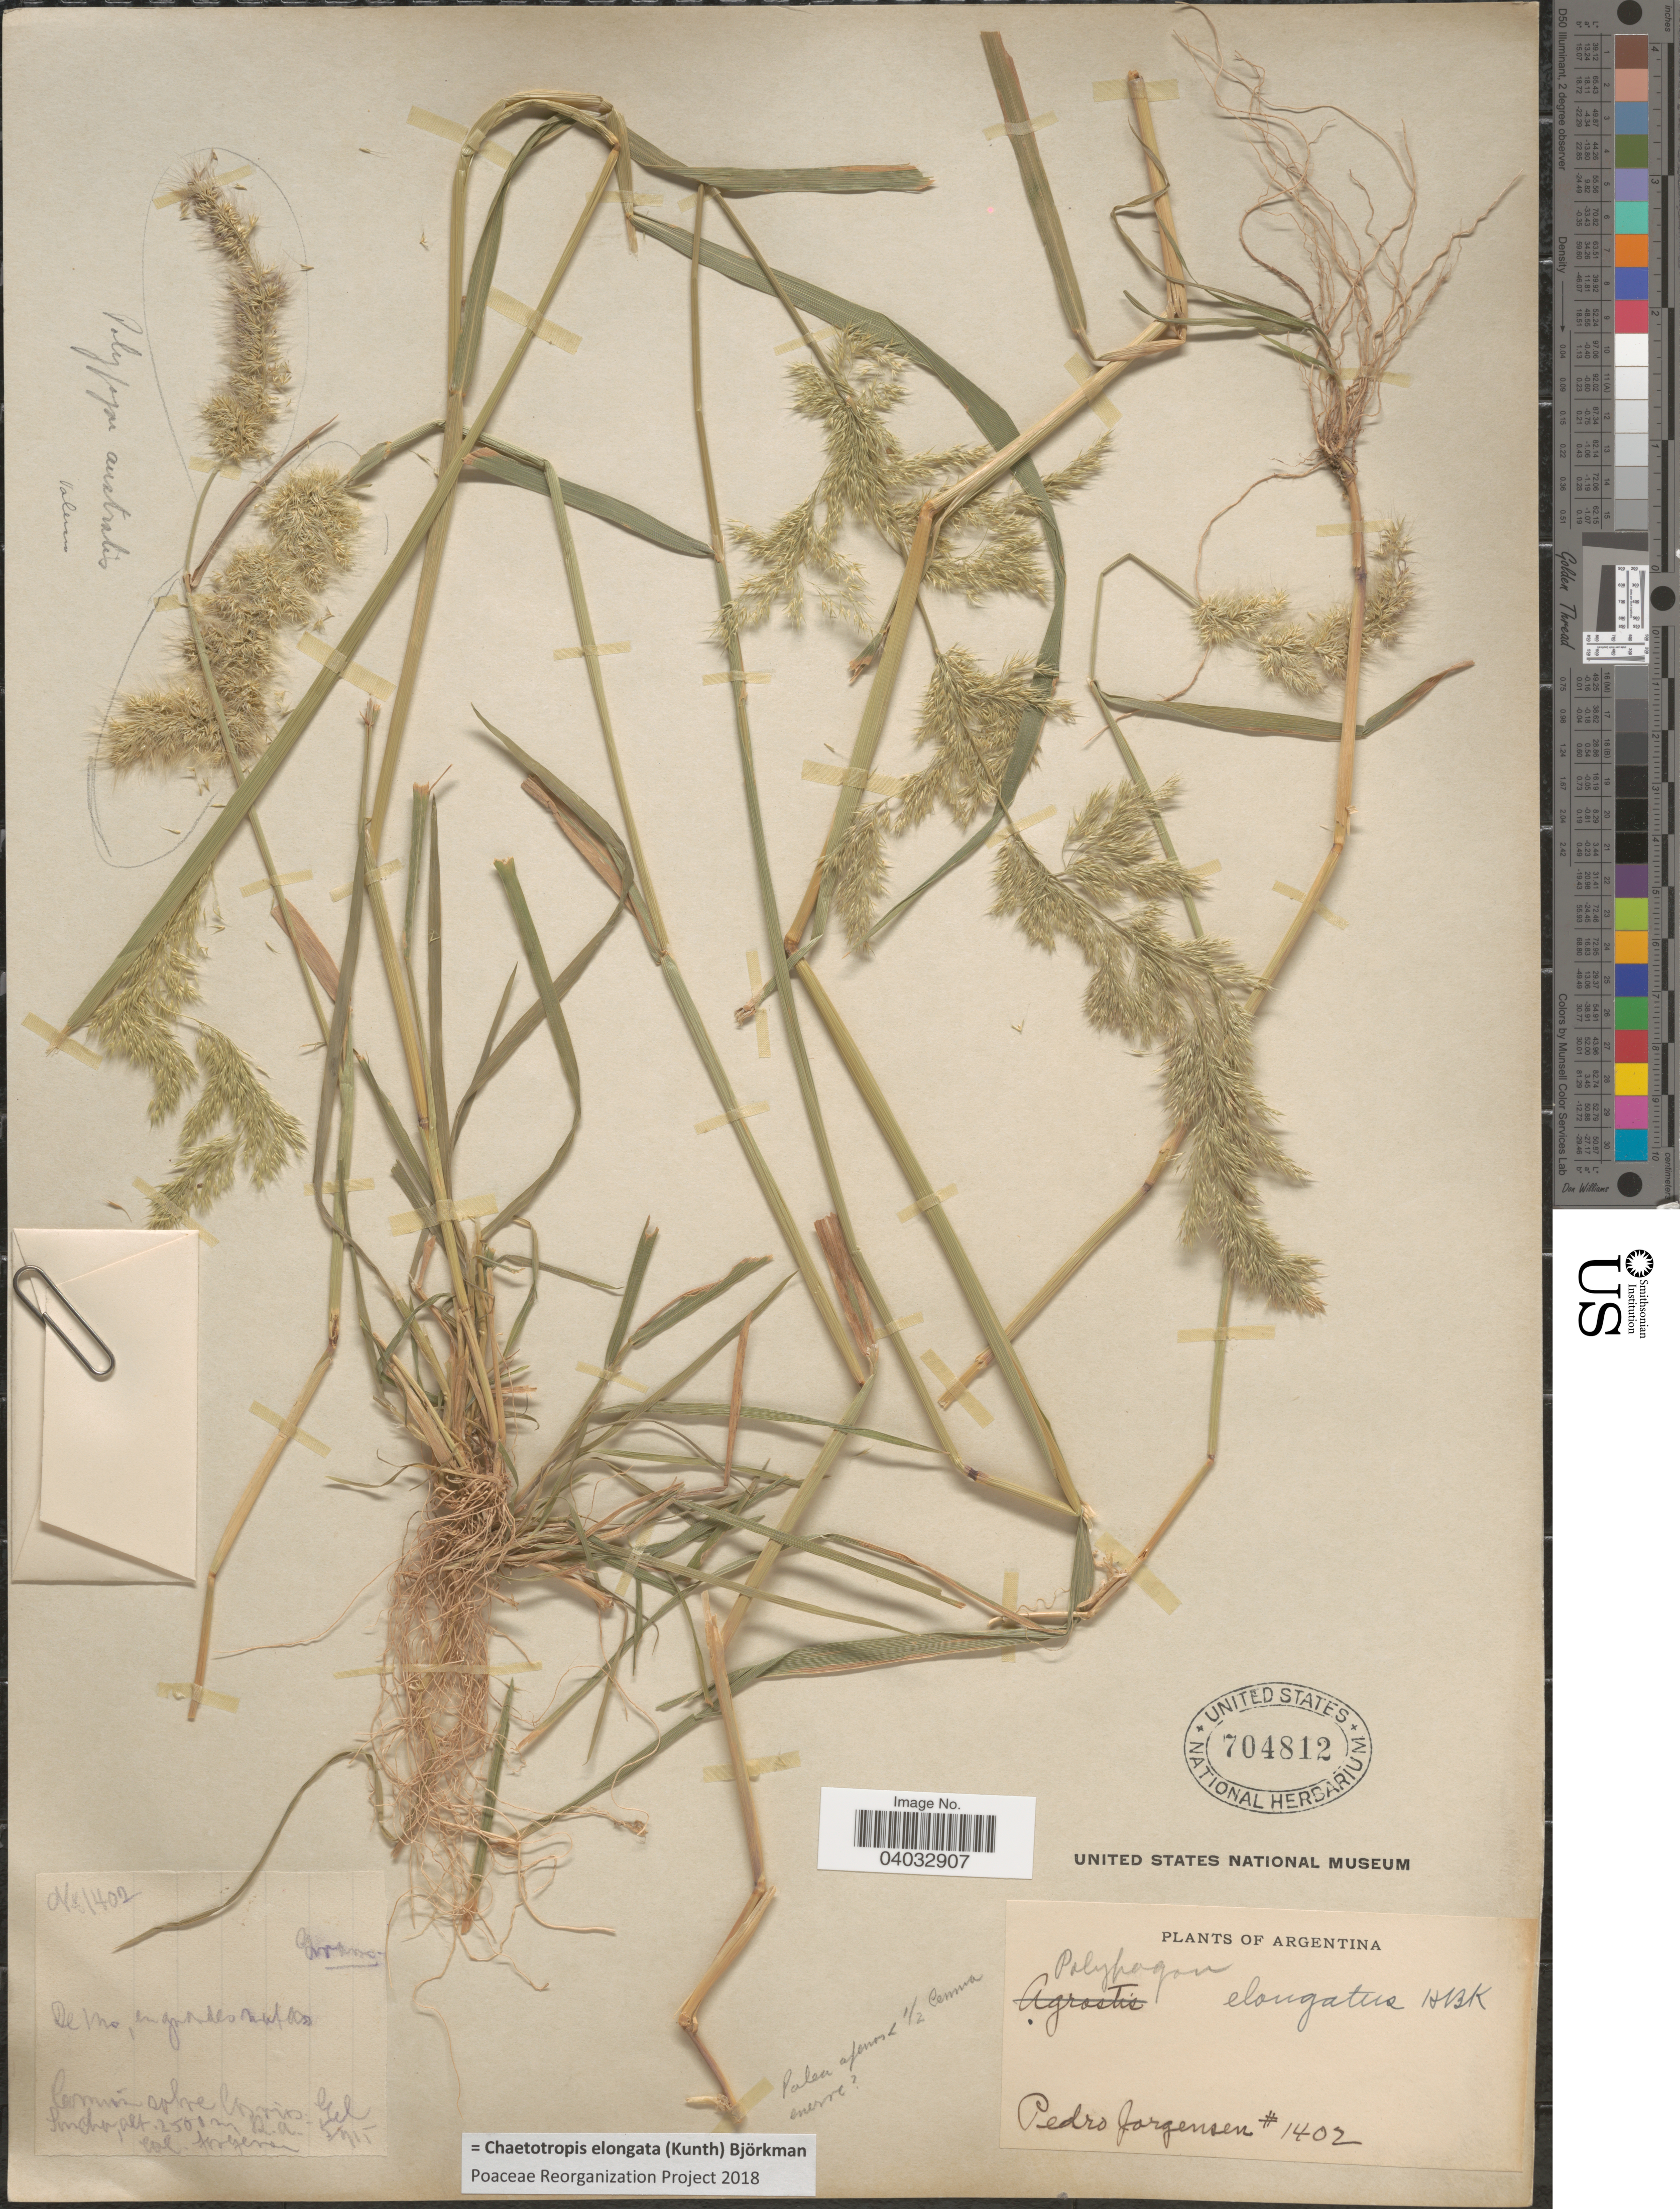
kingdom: Plantae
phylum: Tracheophyta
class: Liliopsida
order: Poales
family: Poaceae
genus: Chaetotropis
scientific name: Chaetotropis elongata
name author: (Kunth) Björkman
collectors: P. Jörgensen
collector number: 1402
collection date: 1915-05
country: Argentina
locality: Común sobre los rios del Suncho.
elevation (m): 2500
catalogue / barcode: US 704812